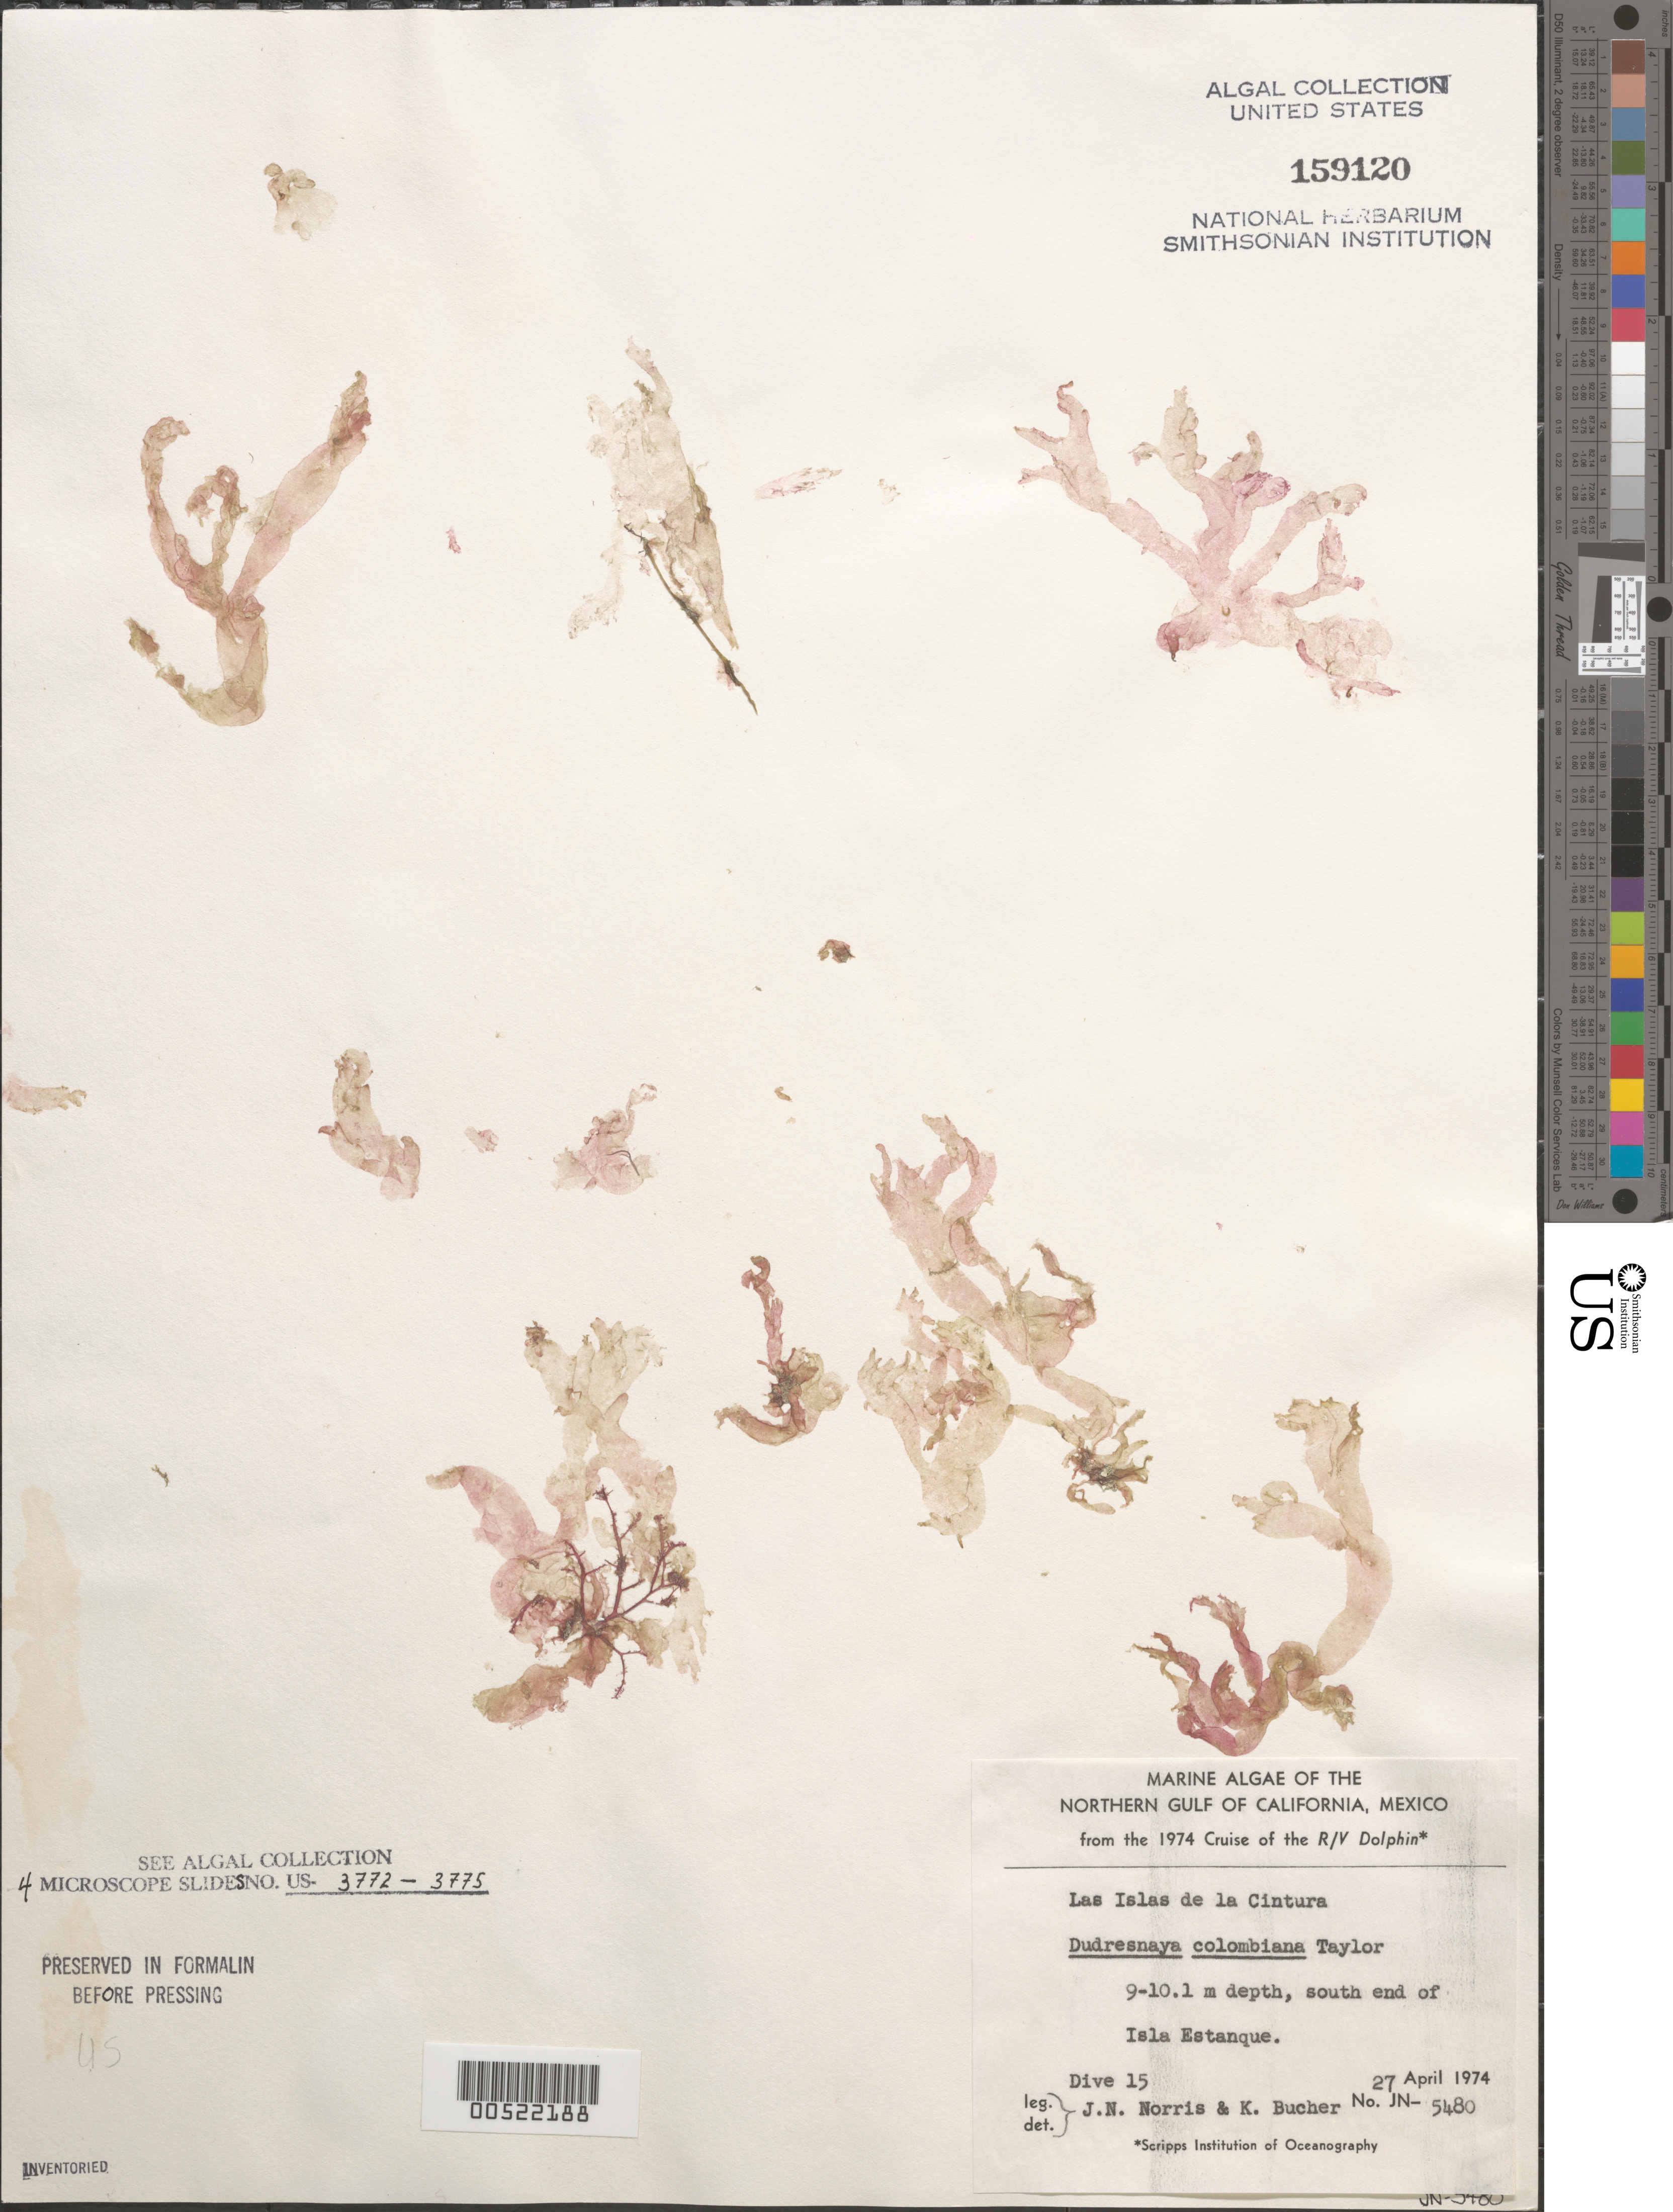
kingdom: Plantae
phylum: Rhodophyta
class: Florideophyceae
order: Gigartinales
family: Dumontiaceae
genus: Dudresnaya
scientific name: Dudresnaya colombiana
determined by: Norris, J. N.; Bucher, K. E.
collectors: J. N. Norris & K. E. Bucher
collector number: JN-5480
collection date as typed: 27 Apr 1974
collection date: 1974-04-27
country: Mexico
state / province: Baja California Norte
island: Isla Estanque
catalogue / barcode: US 159120